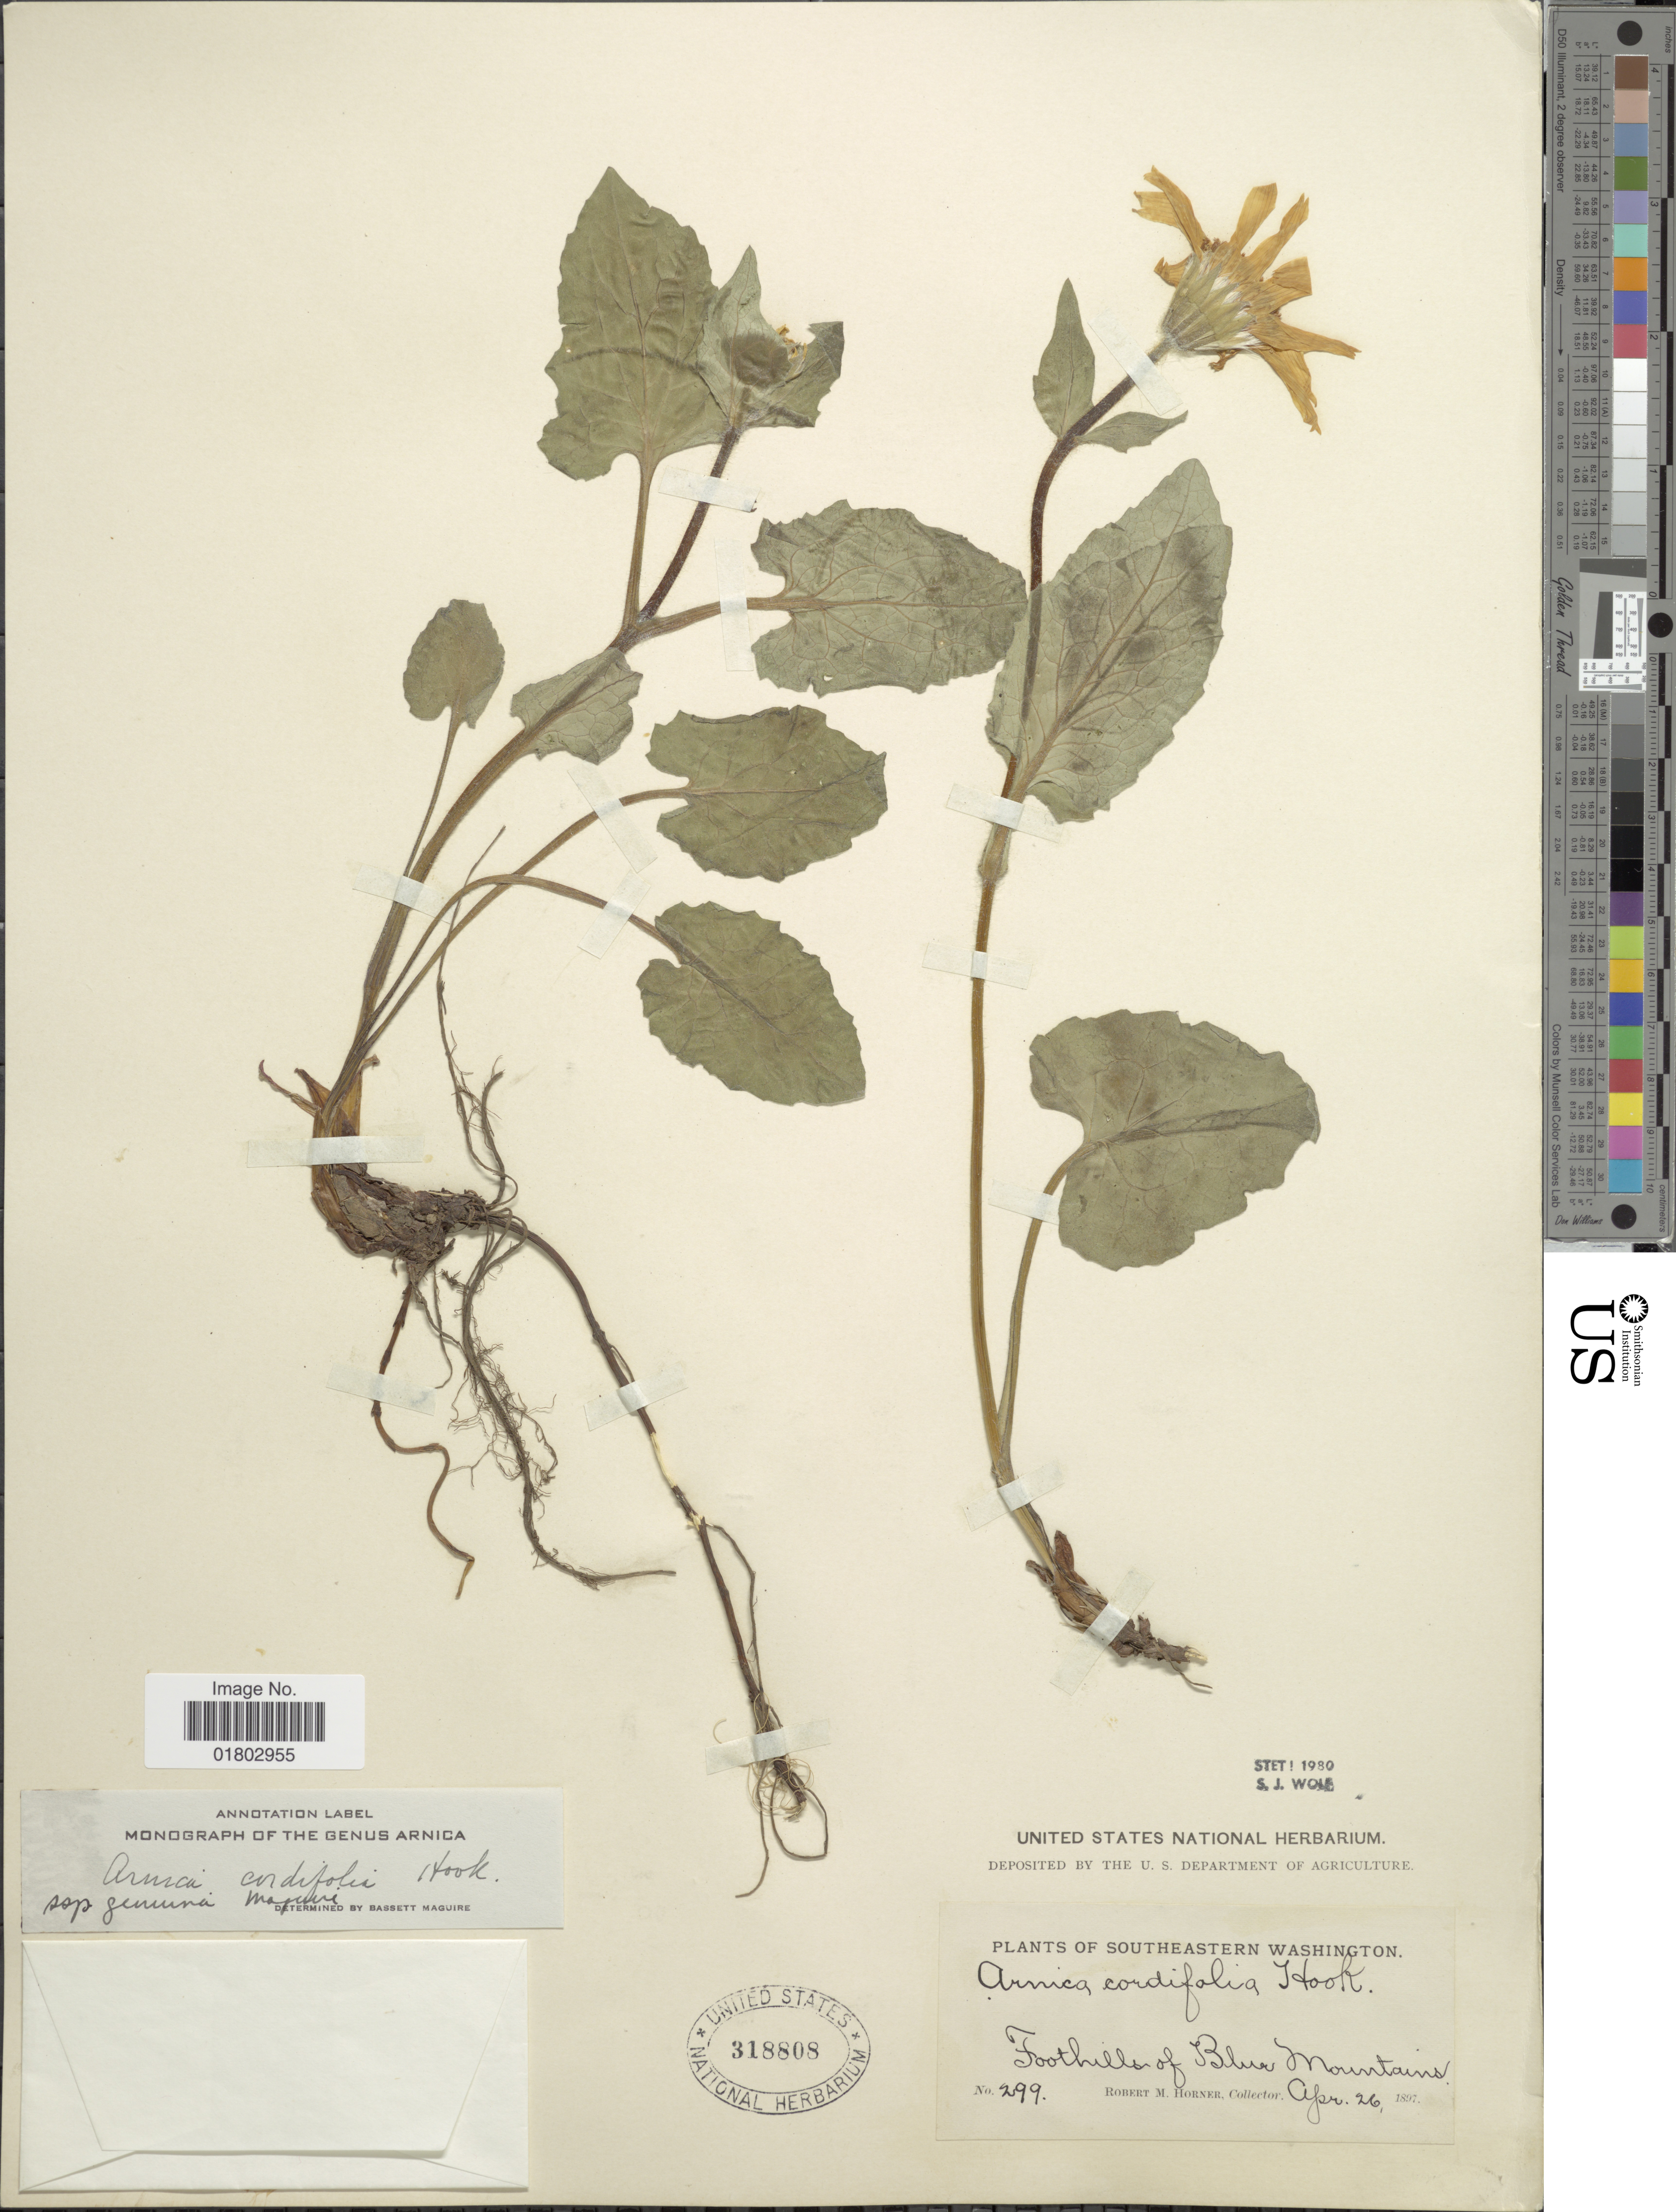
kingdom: Plantae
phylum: Tracheophyta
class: Magnoliopsida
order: Asterales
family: Asteraceae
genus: Arnica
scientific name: Arnica cordifolia subsp. genuina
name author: Maguire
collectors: R. Horner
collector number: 299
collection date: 1897-04-26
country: United States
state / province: Washington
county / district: Clallam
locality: Southeastern Washington, Foothills of Blue Mountains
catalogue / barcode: US 318808